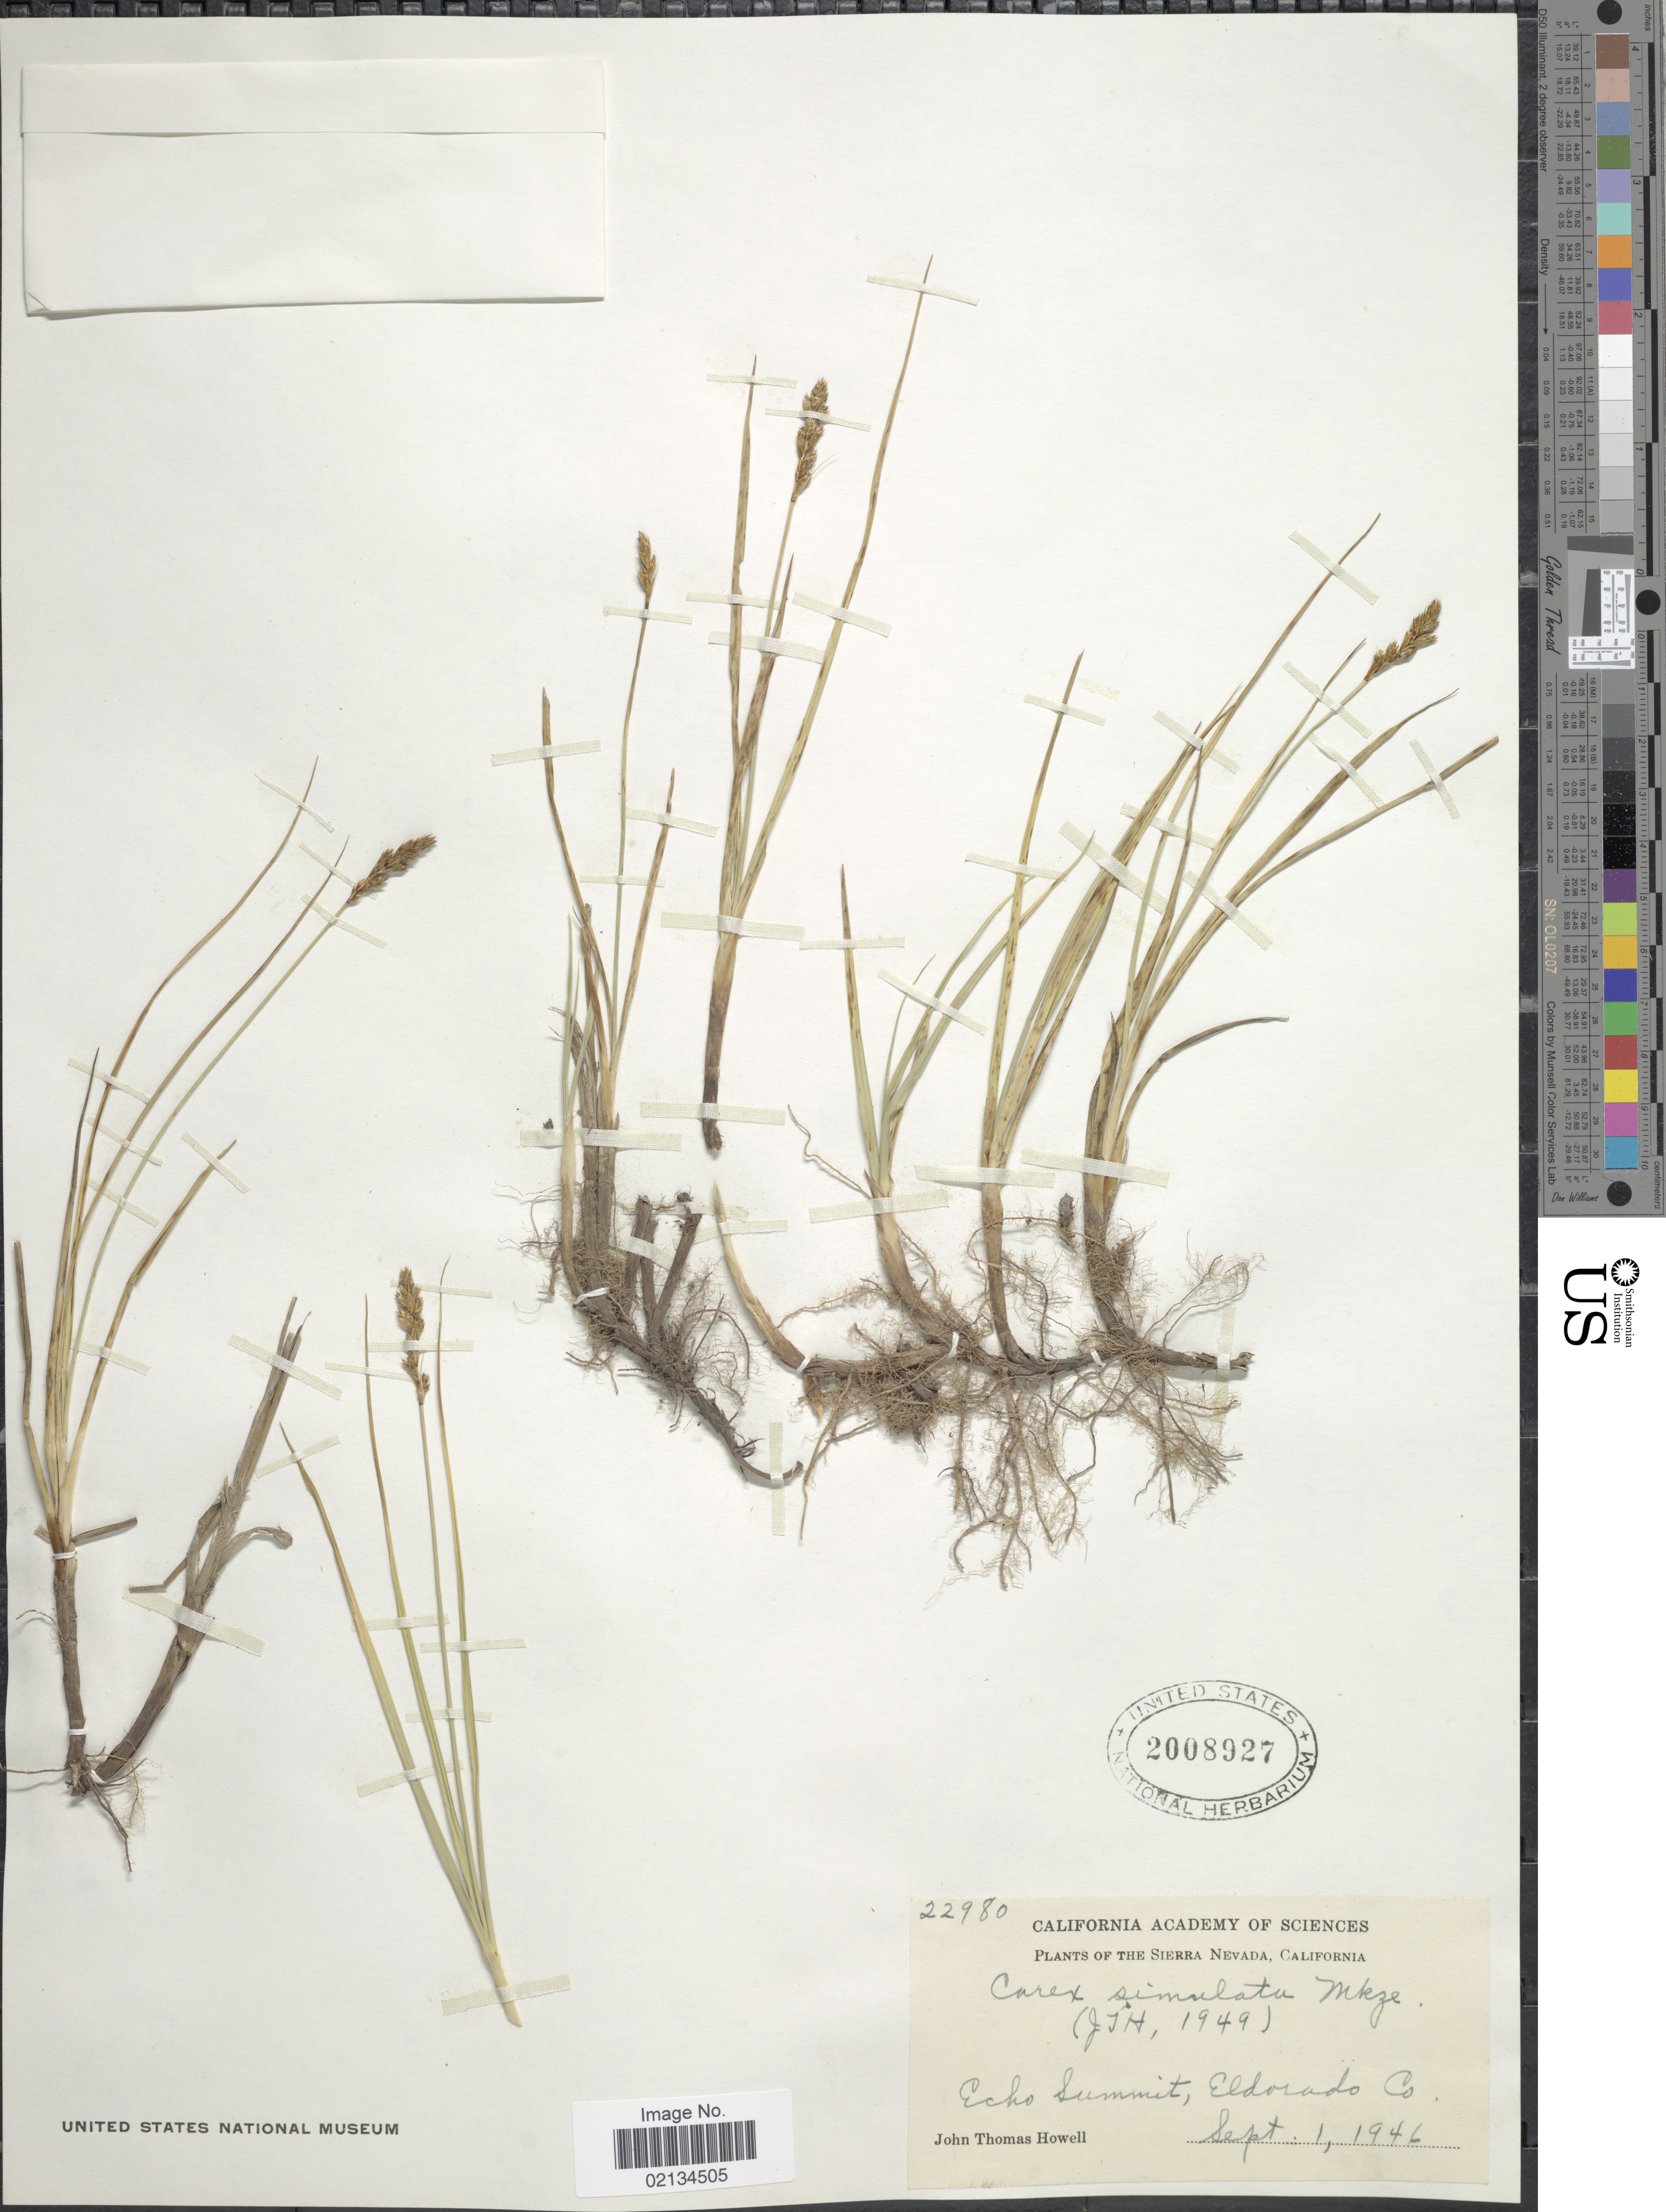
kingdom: Plantae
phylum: Tracheophyta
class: Liliopsida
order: Poales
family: Cyperaceae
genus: Carex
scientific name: Carex simulata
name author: Mack.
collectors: J. T. Howell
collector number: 22980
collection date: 1946-09-01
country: United States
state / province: California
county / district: El Dorado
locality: The Sierra Nevada, Echo Summit, Eldorado Co.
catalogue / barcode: US 2008927